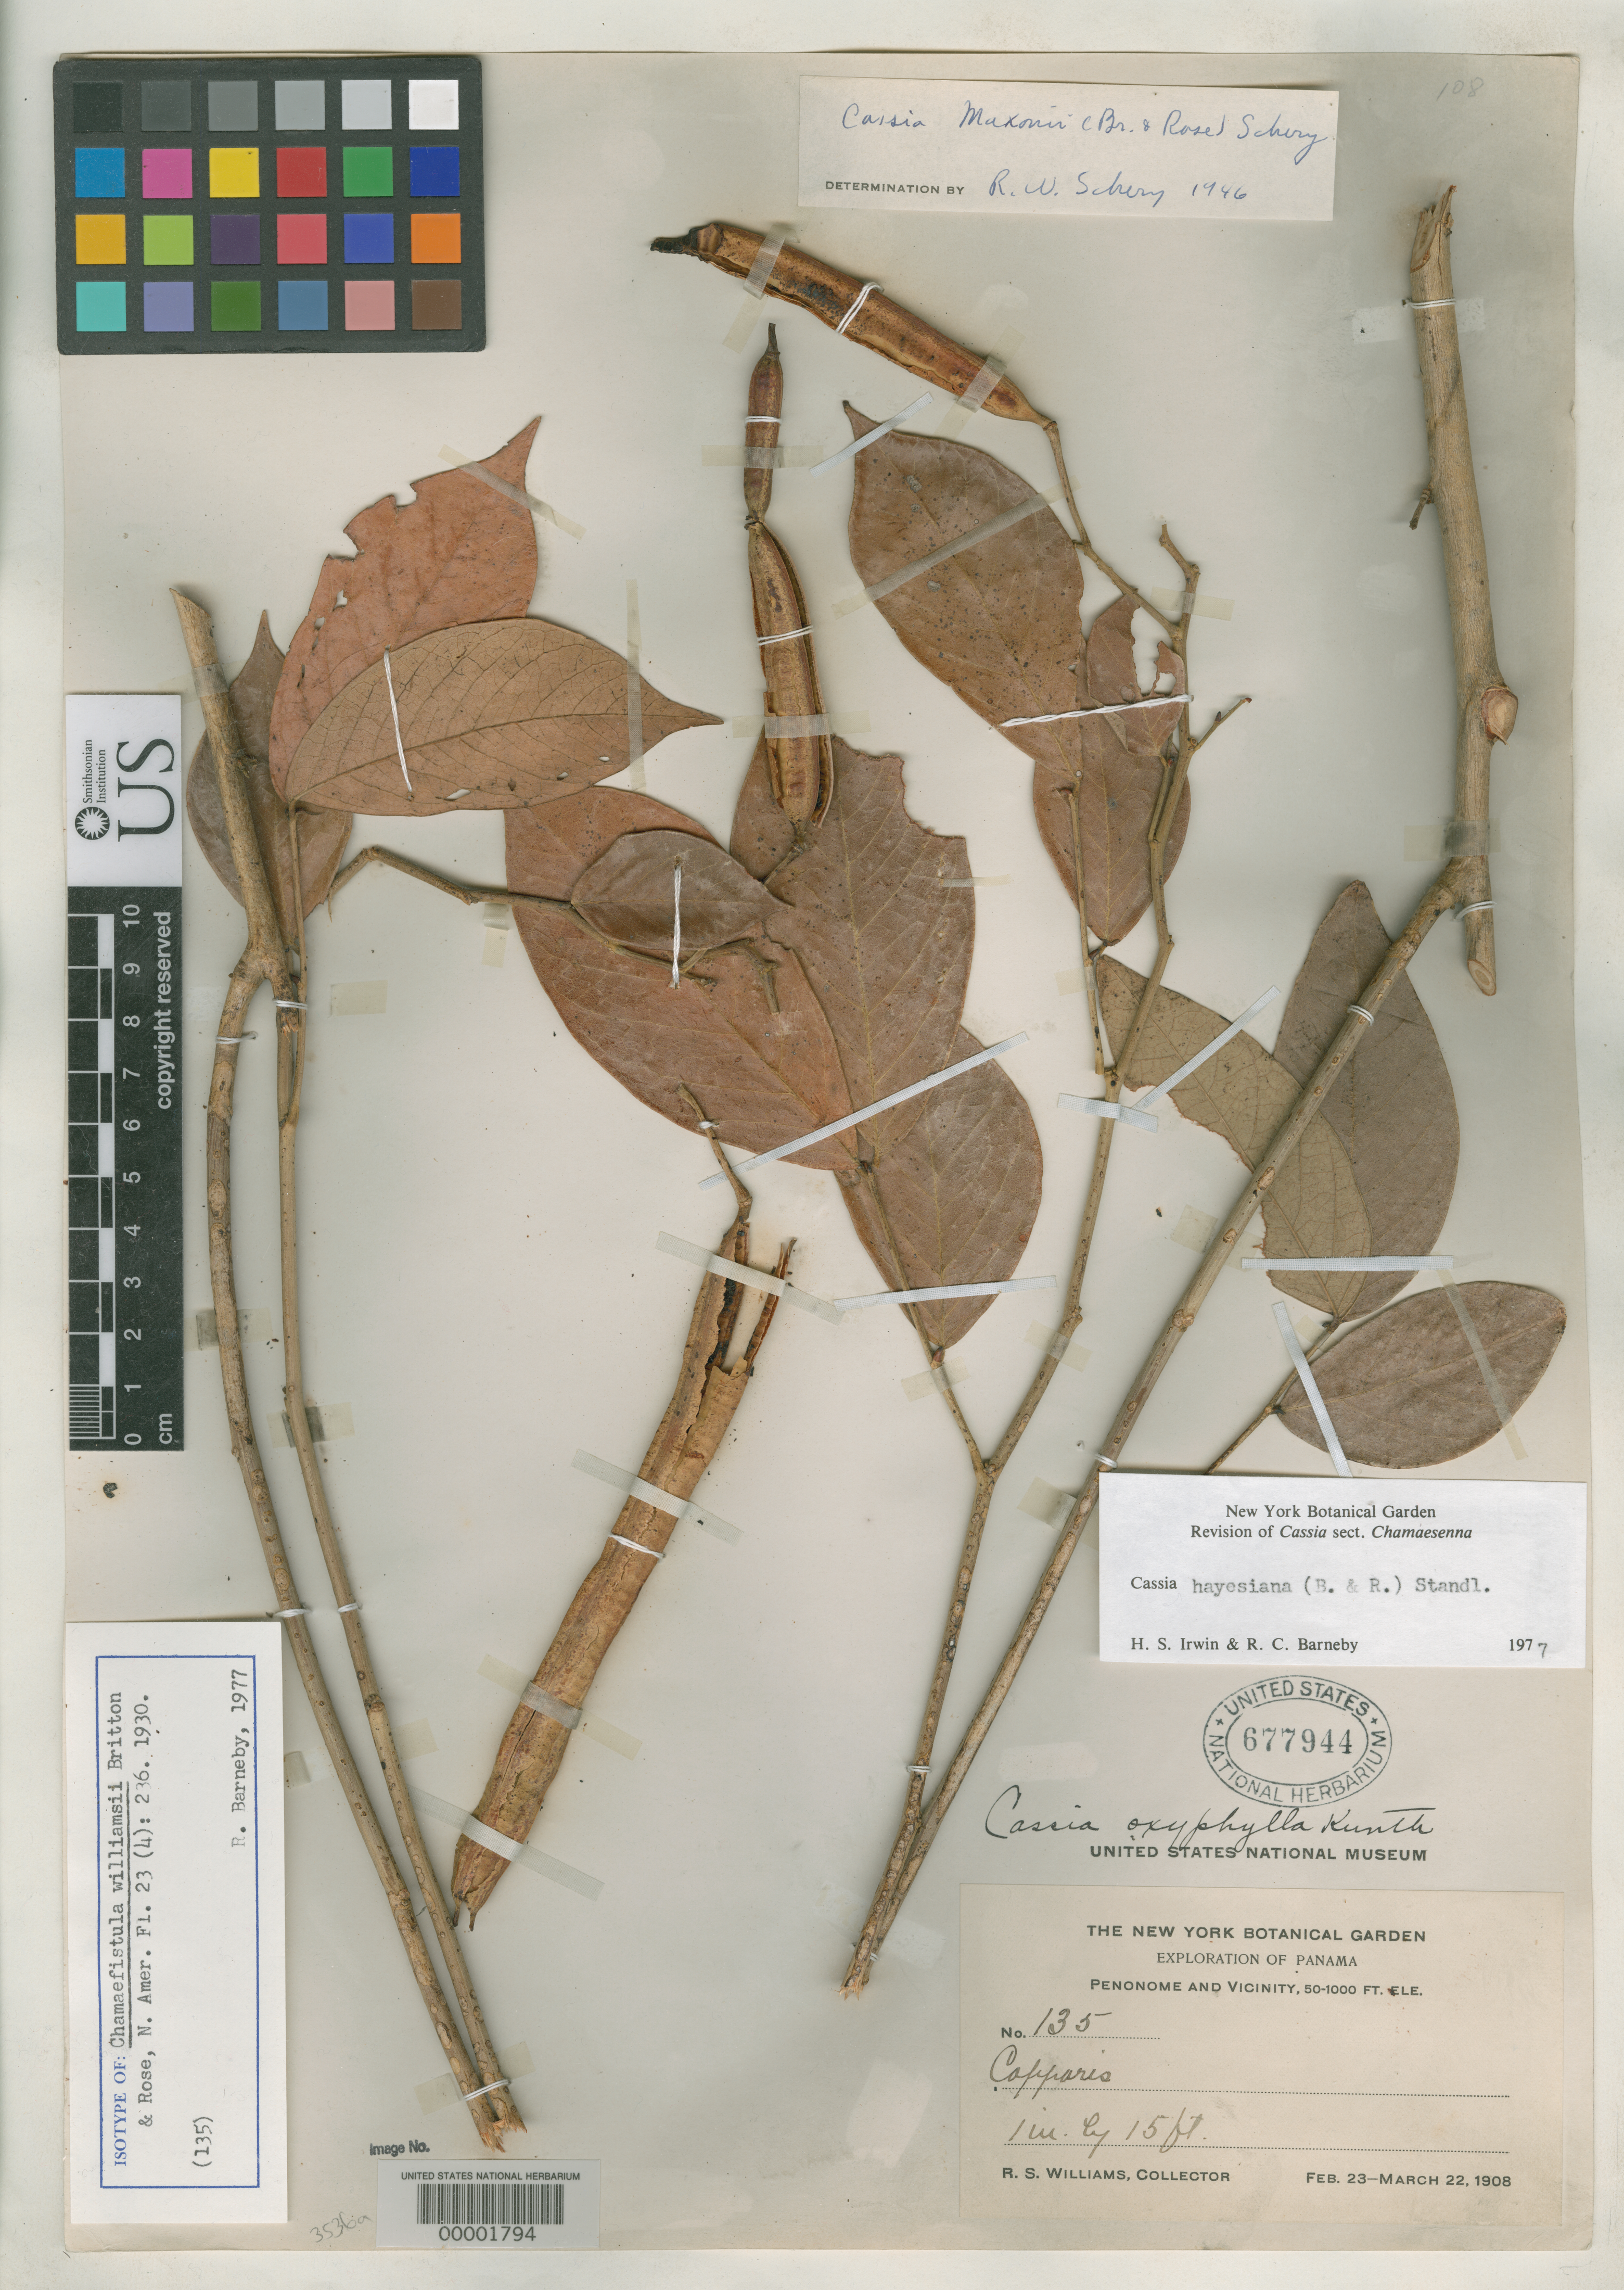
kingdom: Plantae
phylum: Tracheophyta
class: Magnoliopsida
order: Fabales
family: Fabaceae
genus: Chamaefistula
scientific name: Chamaefistula williamsii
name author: Britton & Rose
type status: Isotype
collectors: R. S. Williams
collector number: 135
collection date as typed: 23 Feb 1908 to 22 Mar 1908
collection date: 1908-02-23/1908-03-22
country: Panama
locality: Penonome.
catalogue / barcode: US 677944